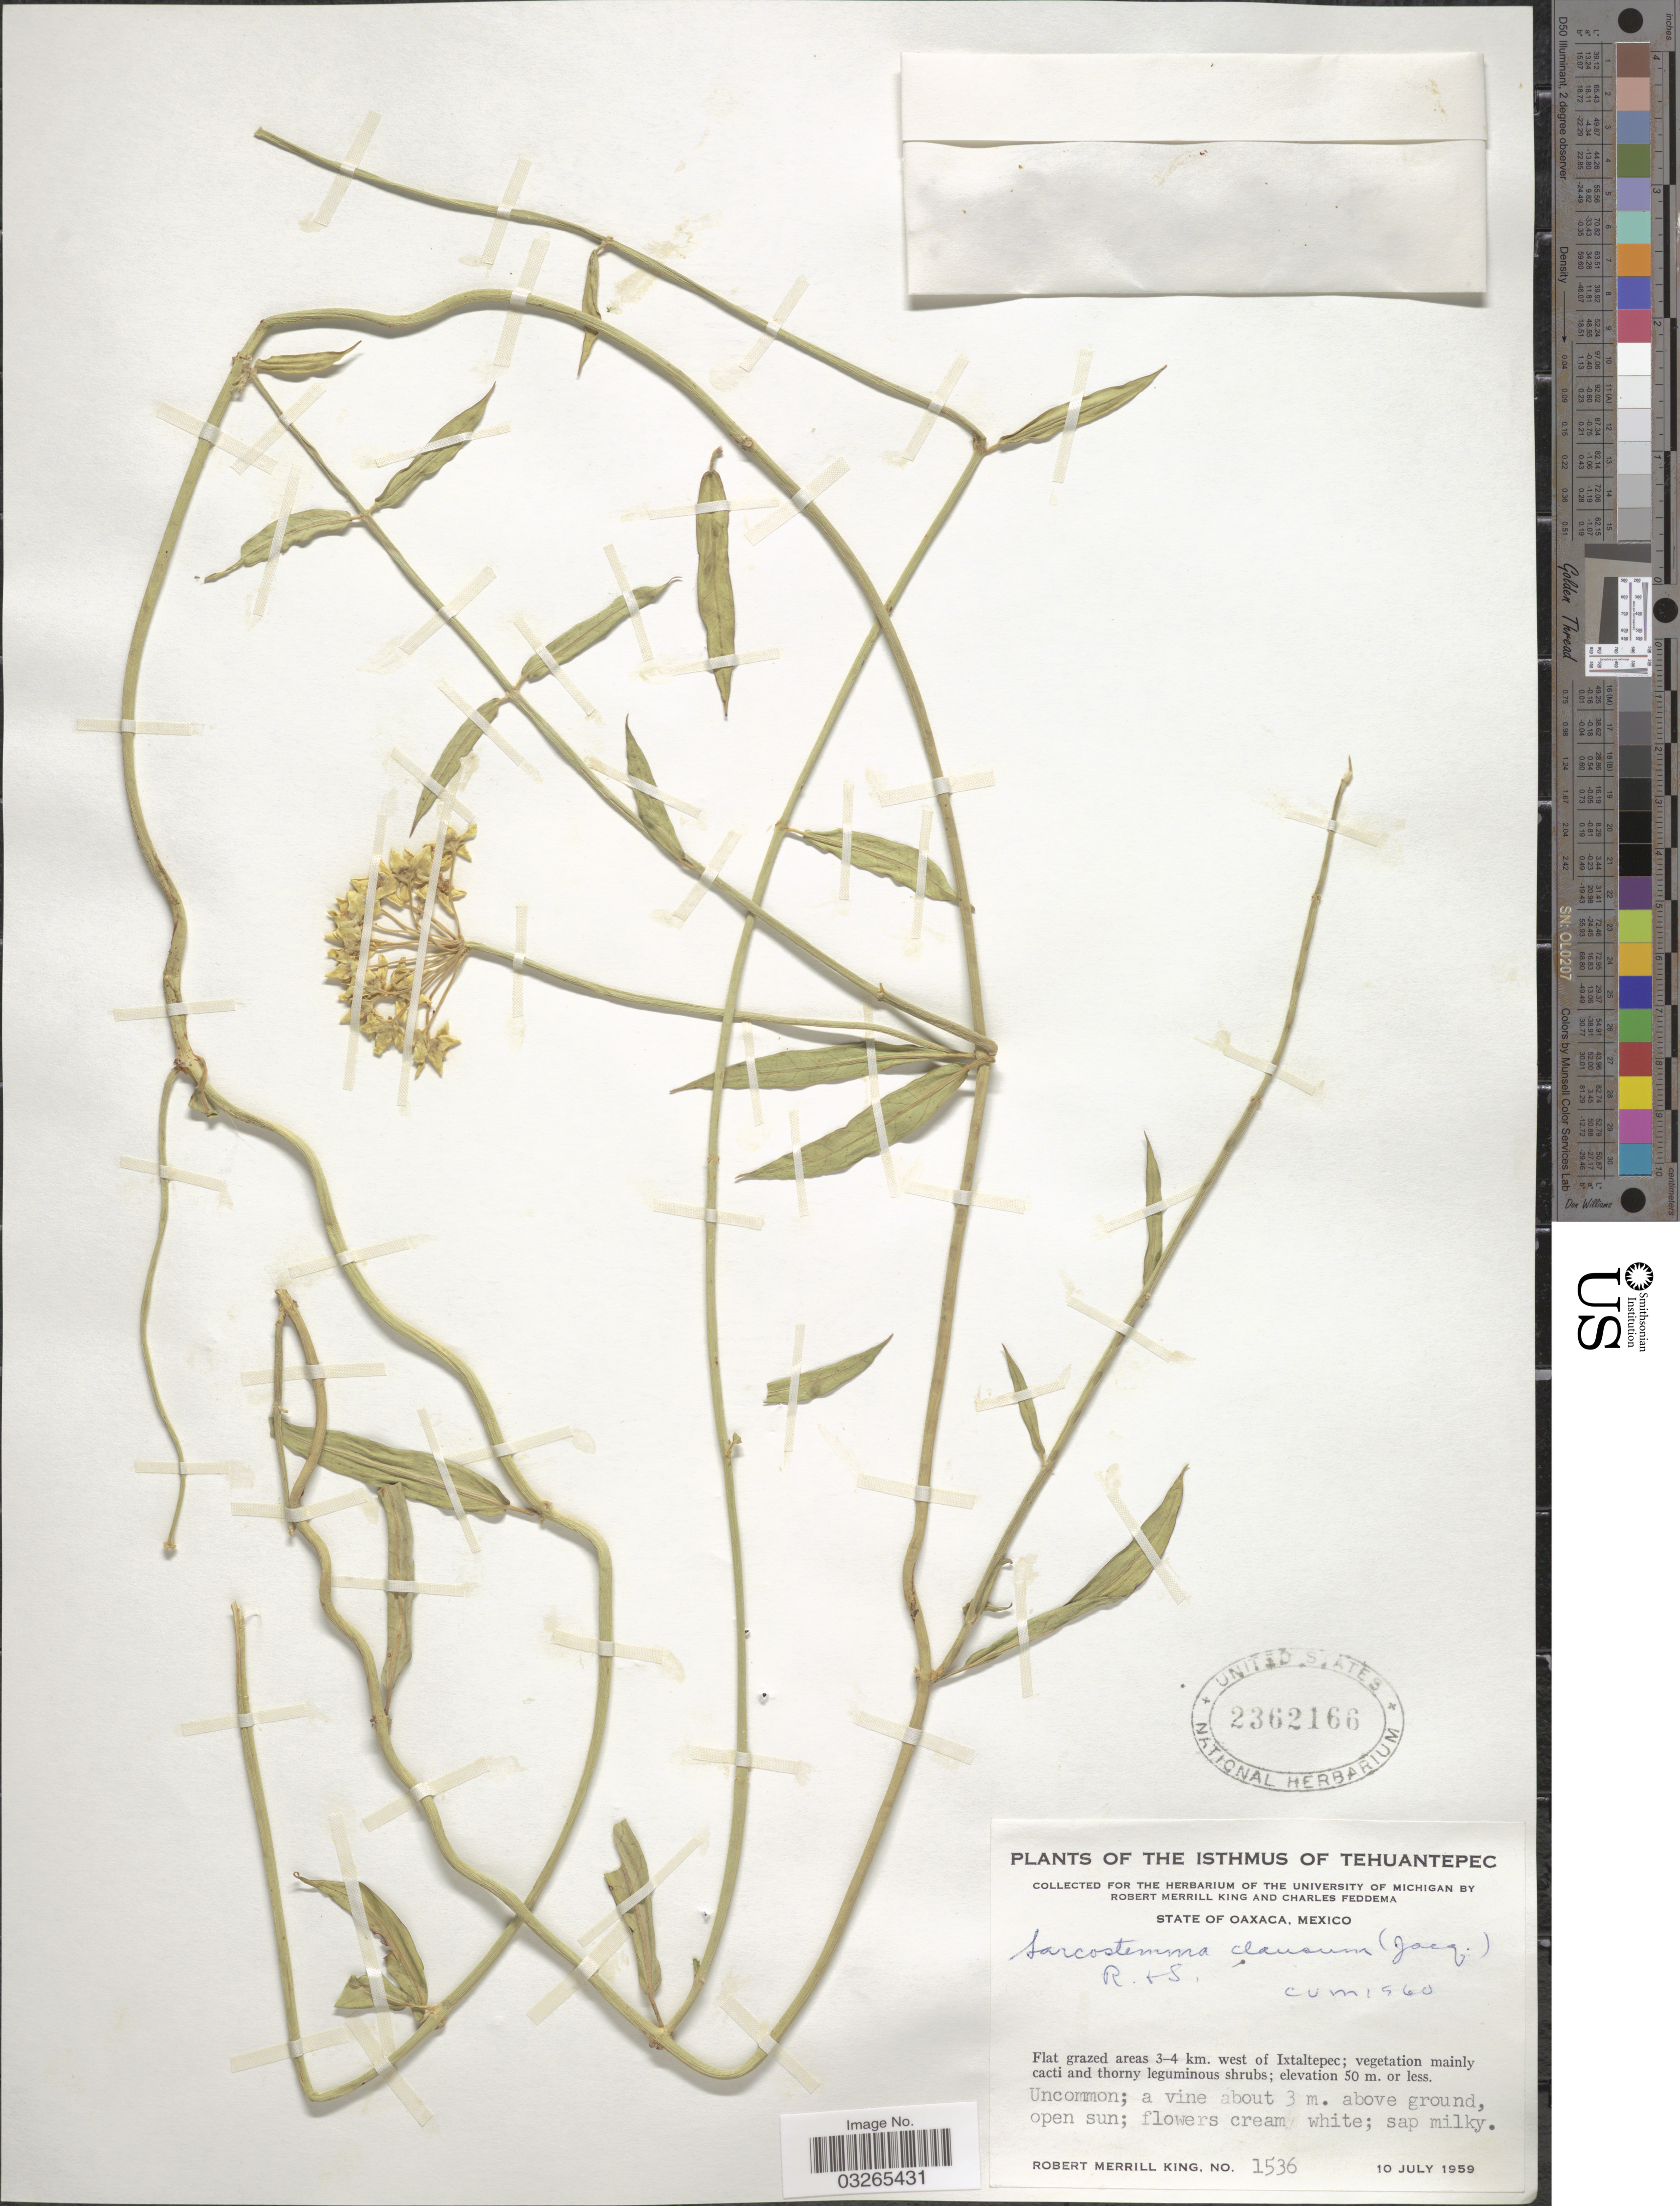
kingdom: Plantae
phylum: Tracheophyta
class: Magnoliopsida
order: Gentianales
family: Apocynaceae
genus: Sarcostemma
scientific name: Sarcostemma clausum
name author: (Jacq.) Schult.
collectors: R. M. King & C. Feddema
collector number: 1536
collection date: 1959-07-10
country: Mexico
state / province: Oaxaca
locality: Isthmus of Tehuantepec. Flat grazed areas 3-4 km. west of Ixtaltepec.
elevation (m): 50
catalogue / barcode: US 2362166